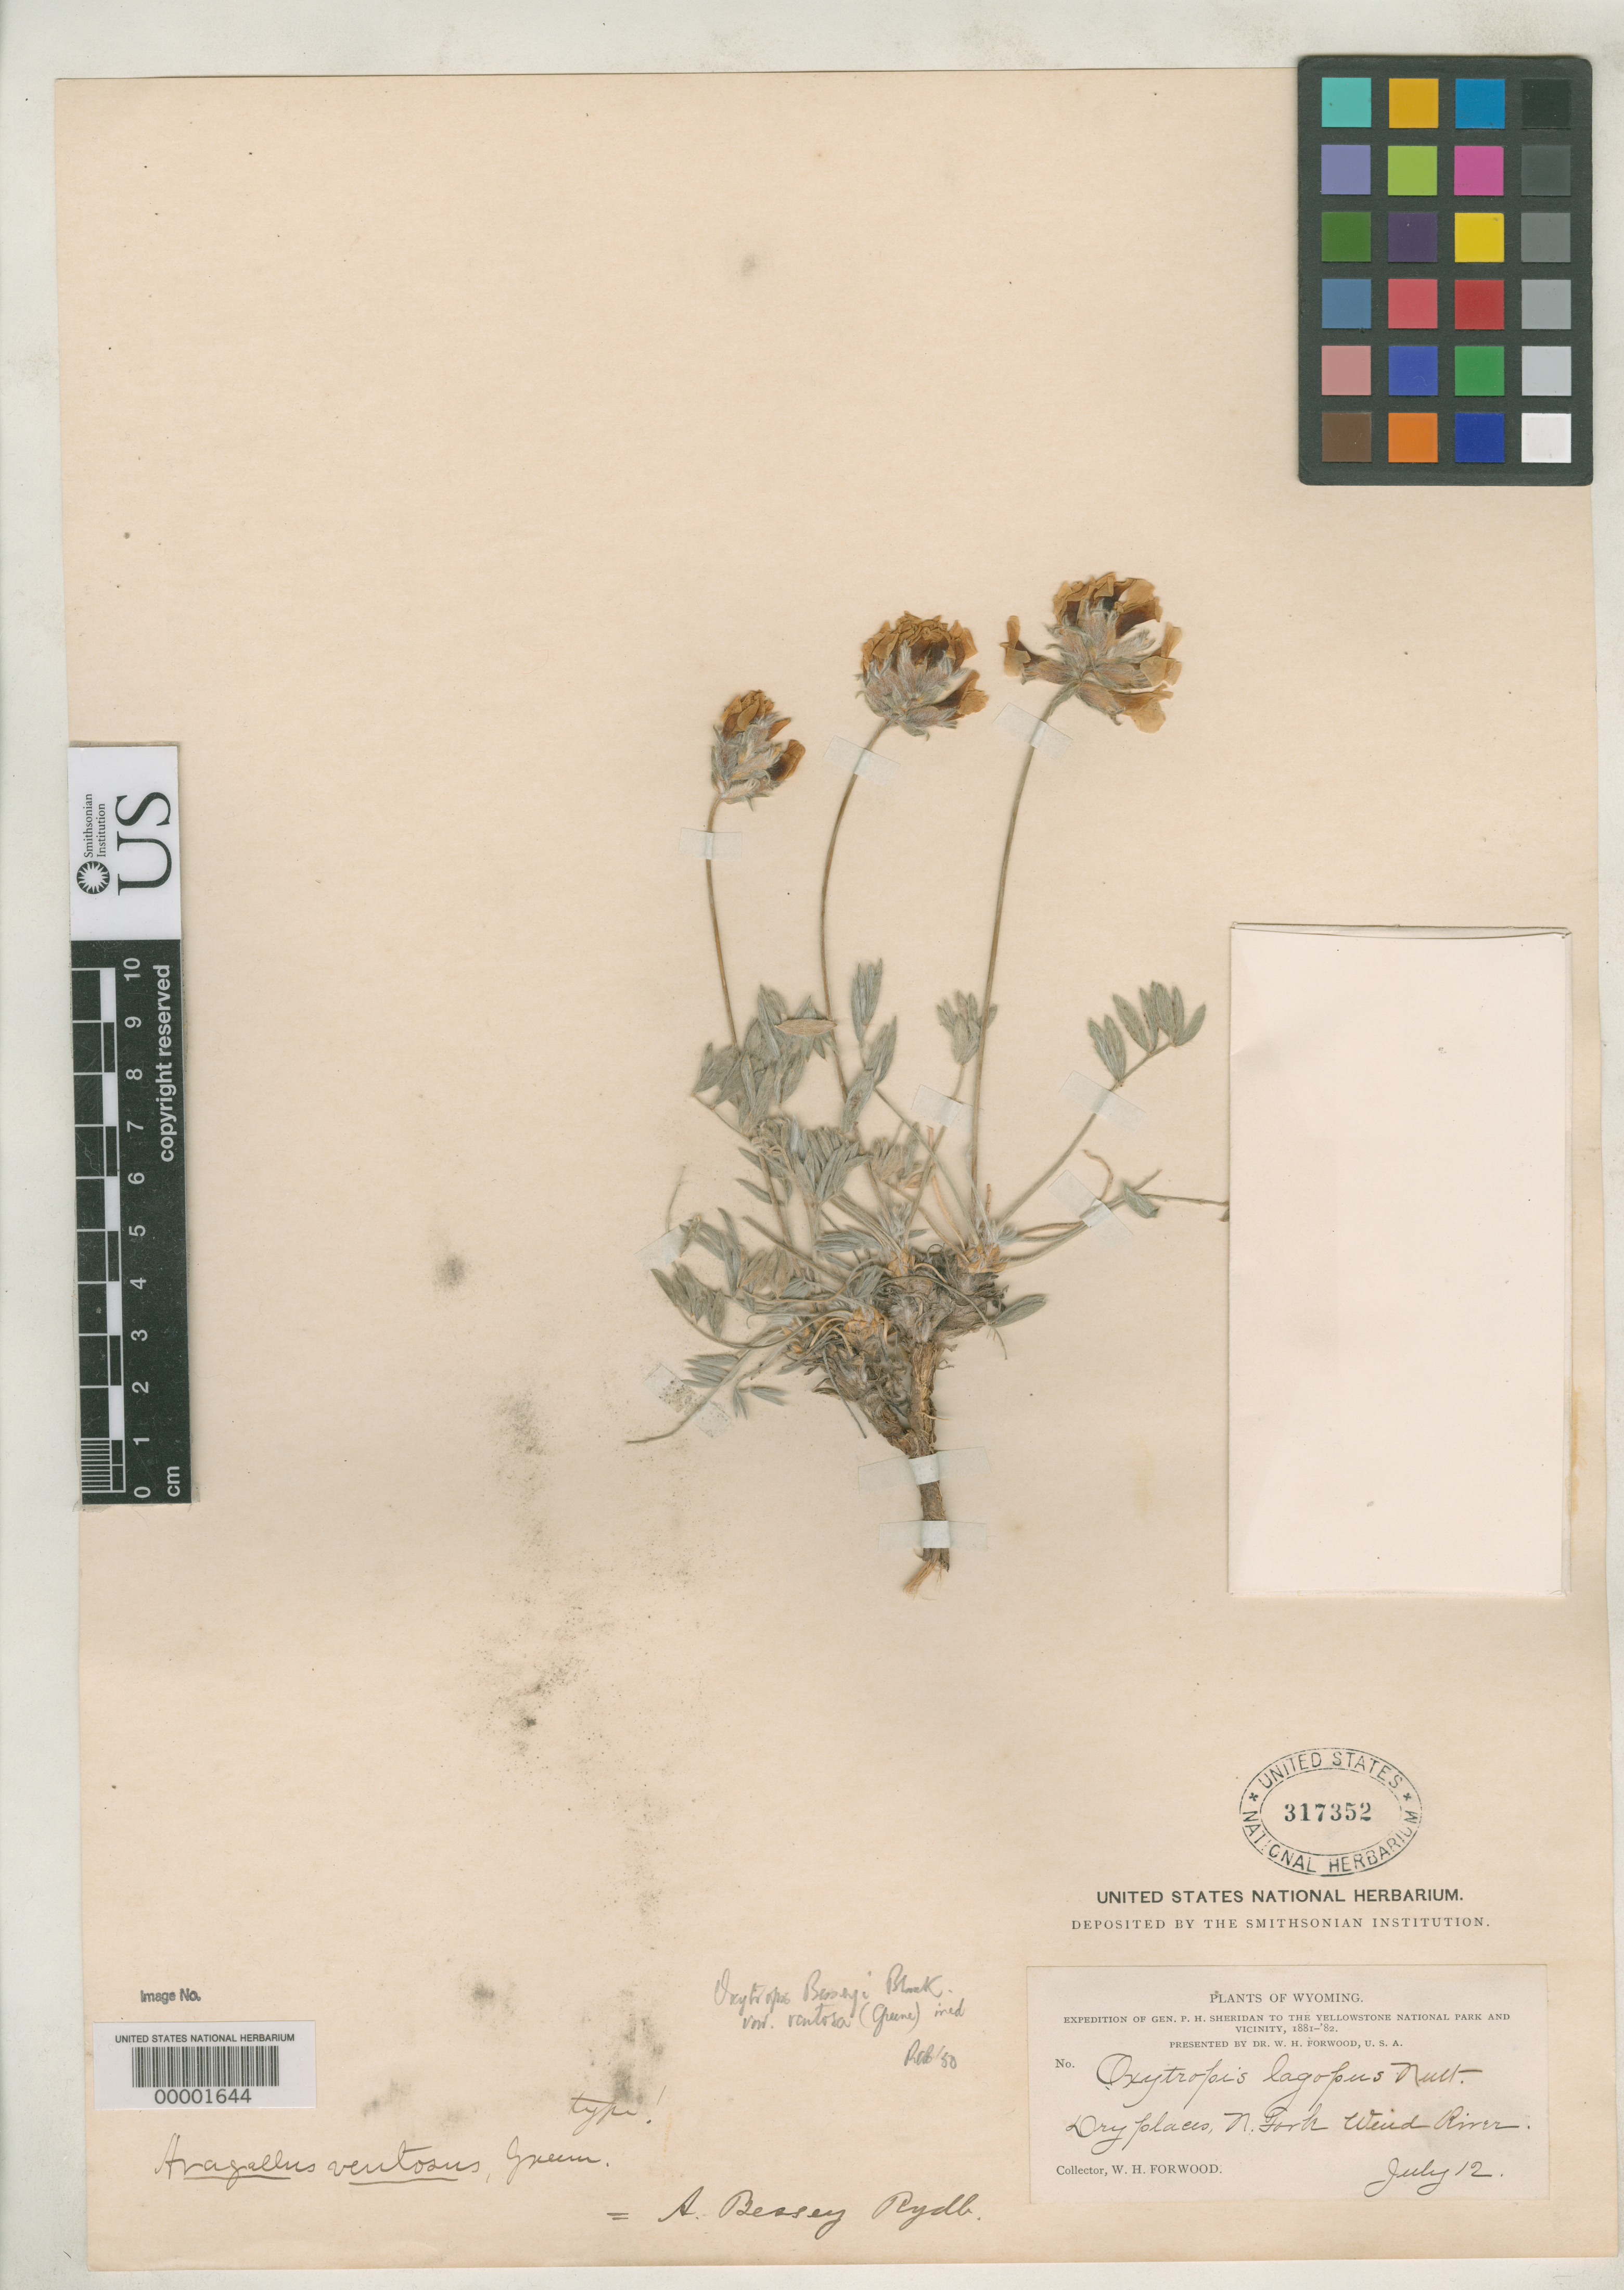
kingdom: Plantae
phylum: Tracheophyta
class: Magnoliopsida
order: Fabales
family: Fabaceae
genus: Aragallus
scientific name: Aragallus ventosus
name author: Greene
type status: Holotype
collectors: W. Forwood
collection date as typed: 12 Jul 1881 to 12 Jul 1882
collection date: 1881-07-12/1882-07-12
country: United States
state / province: Wyoming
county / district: Fremont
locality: Yellowstone National Park, north fork of Wind River.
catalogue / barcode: US 317352